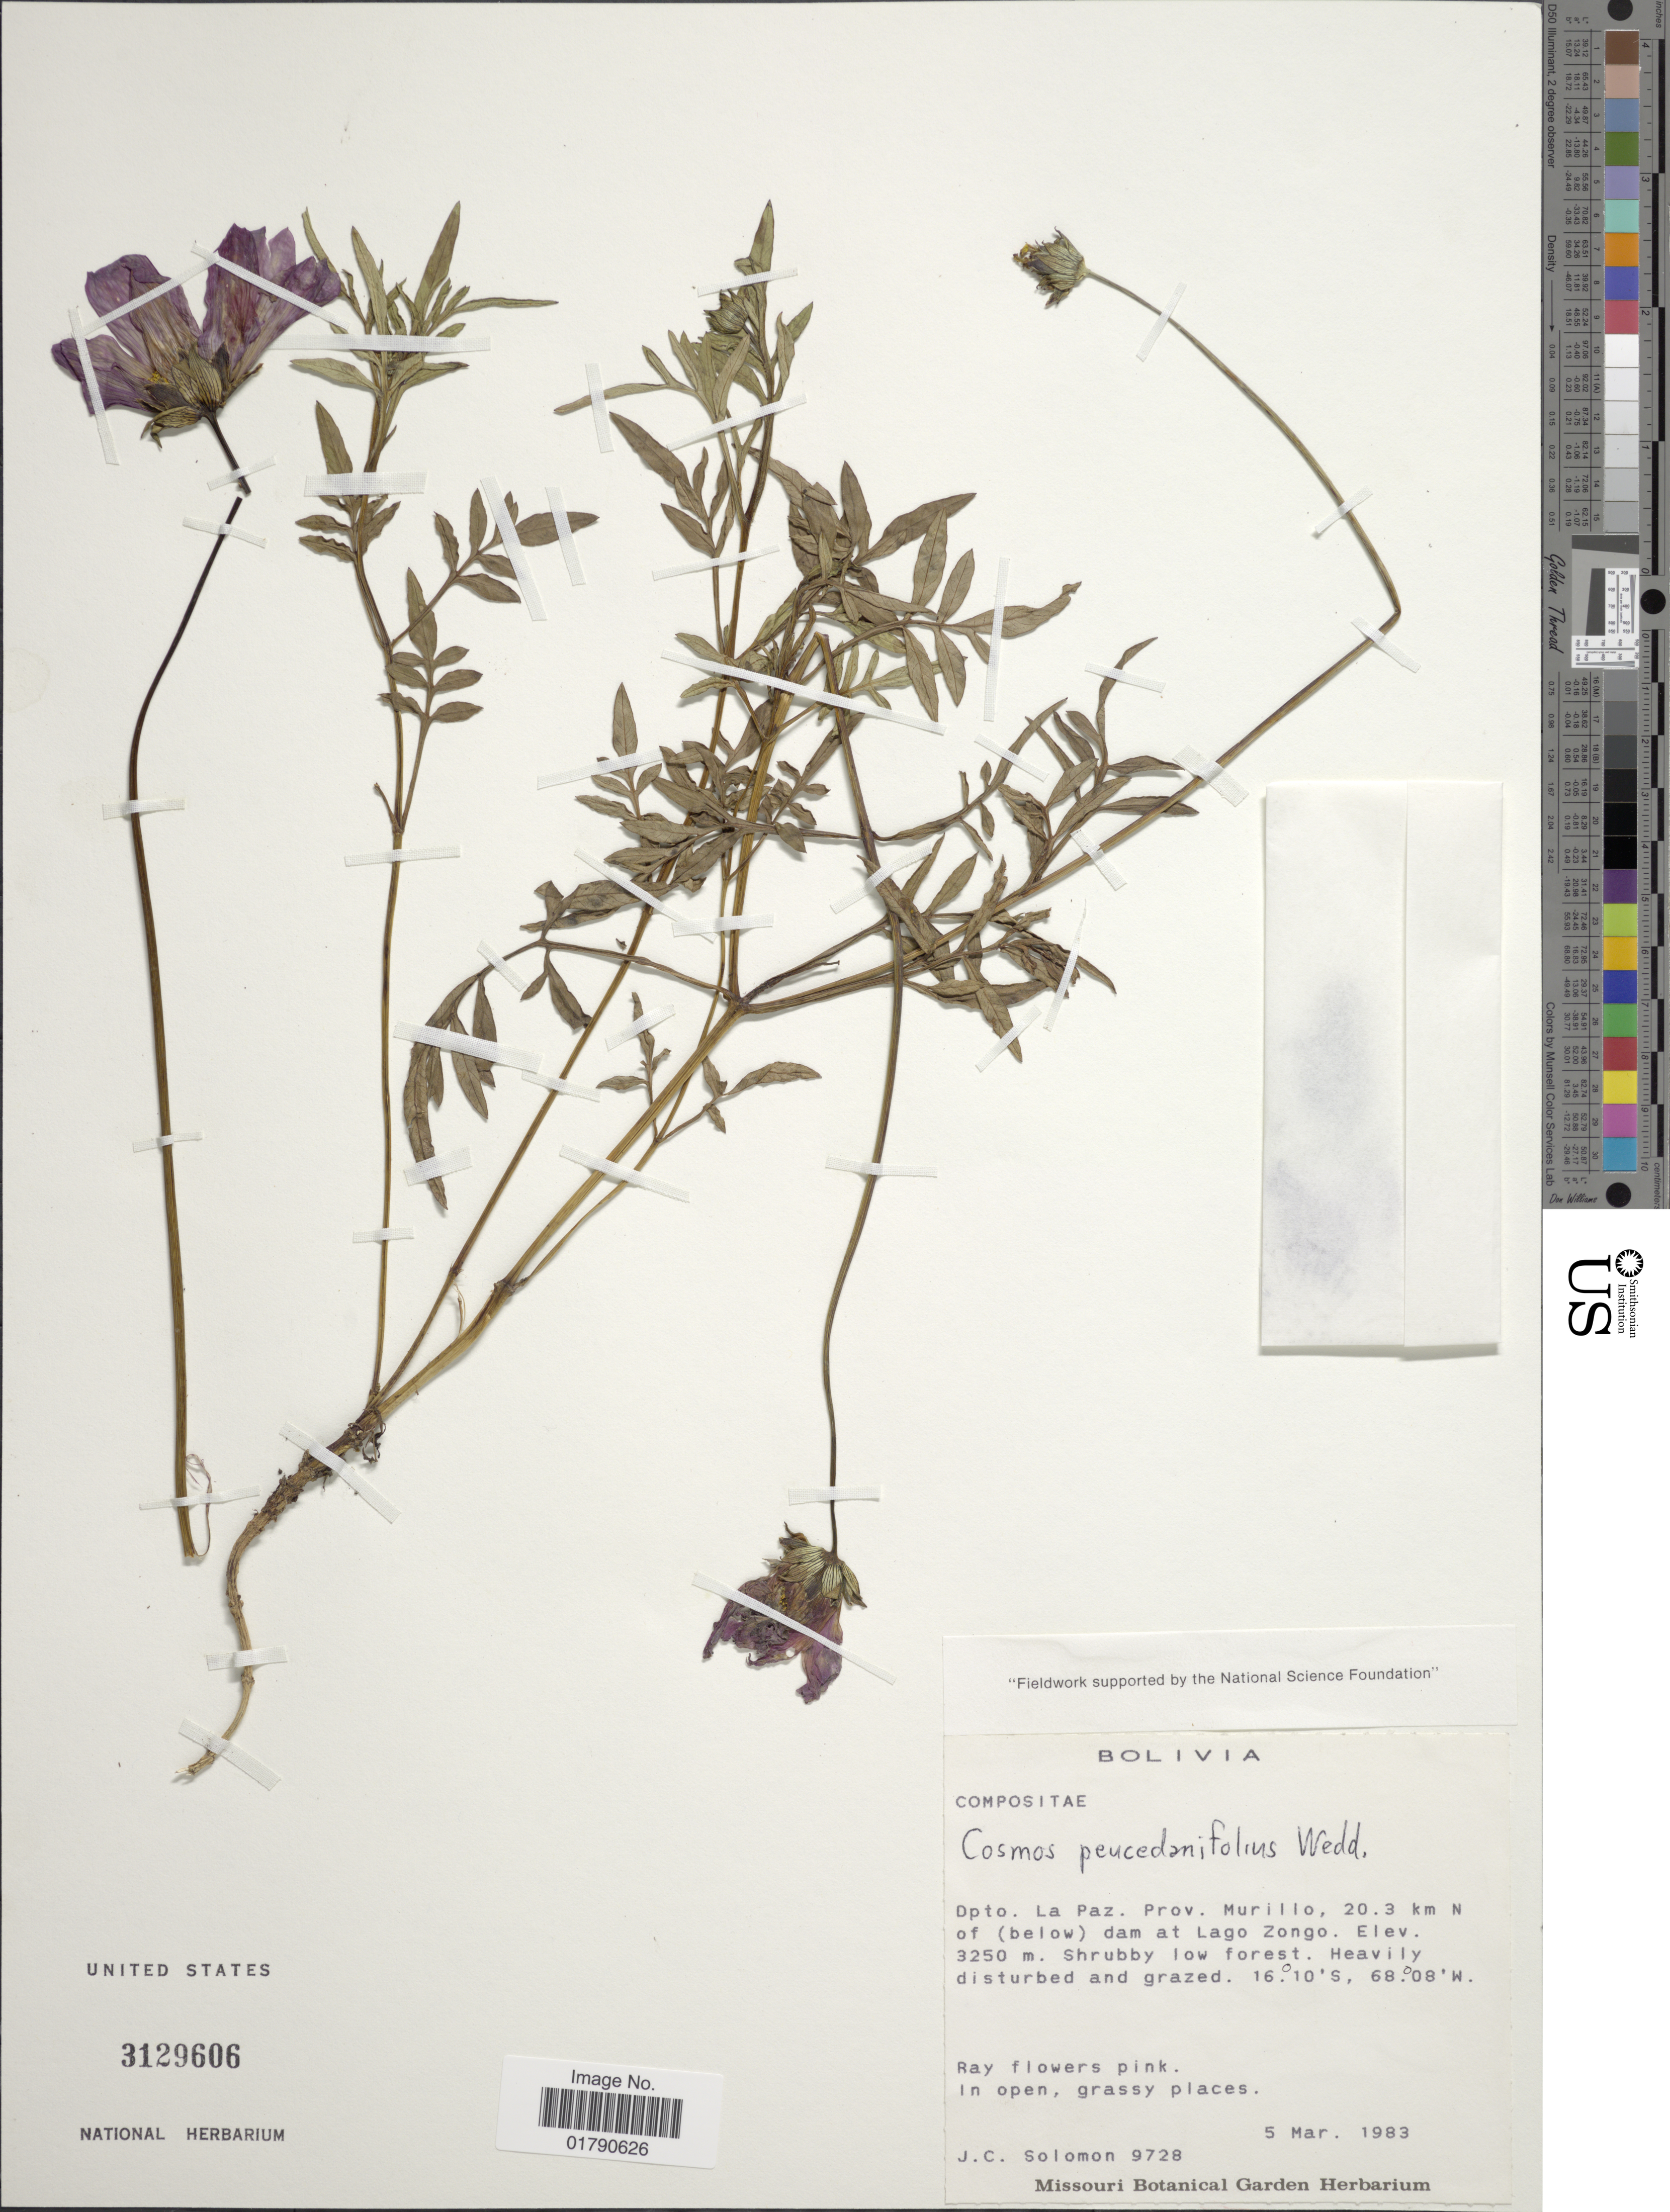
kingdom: Plantae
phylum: Tracheophyta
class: Magnoliopsida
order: Asterales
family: Asteraceae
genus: Cosmos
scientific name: Cosmos peucedanifolius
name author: Wedd.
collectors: J. C. Solomon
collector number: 9728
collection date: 1983-03-05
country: Bolivia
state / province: La Paz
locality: Prov. Murillo, 20.3 km N of (below) dam at Lago Zongo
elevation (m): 3250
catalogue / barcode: US 3129606